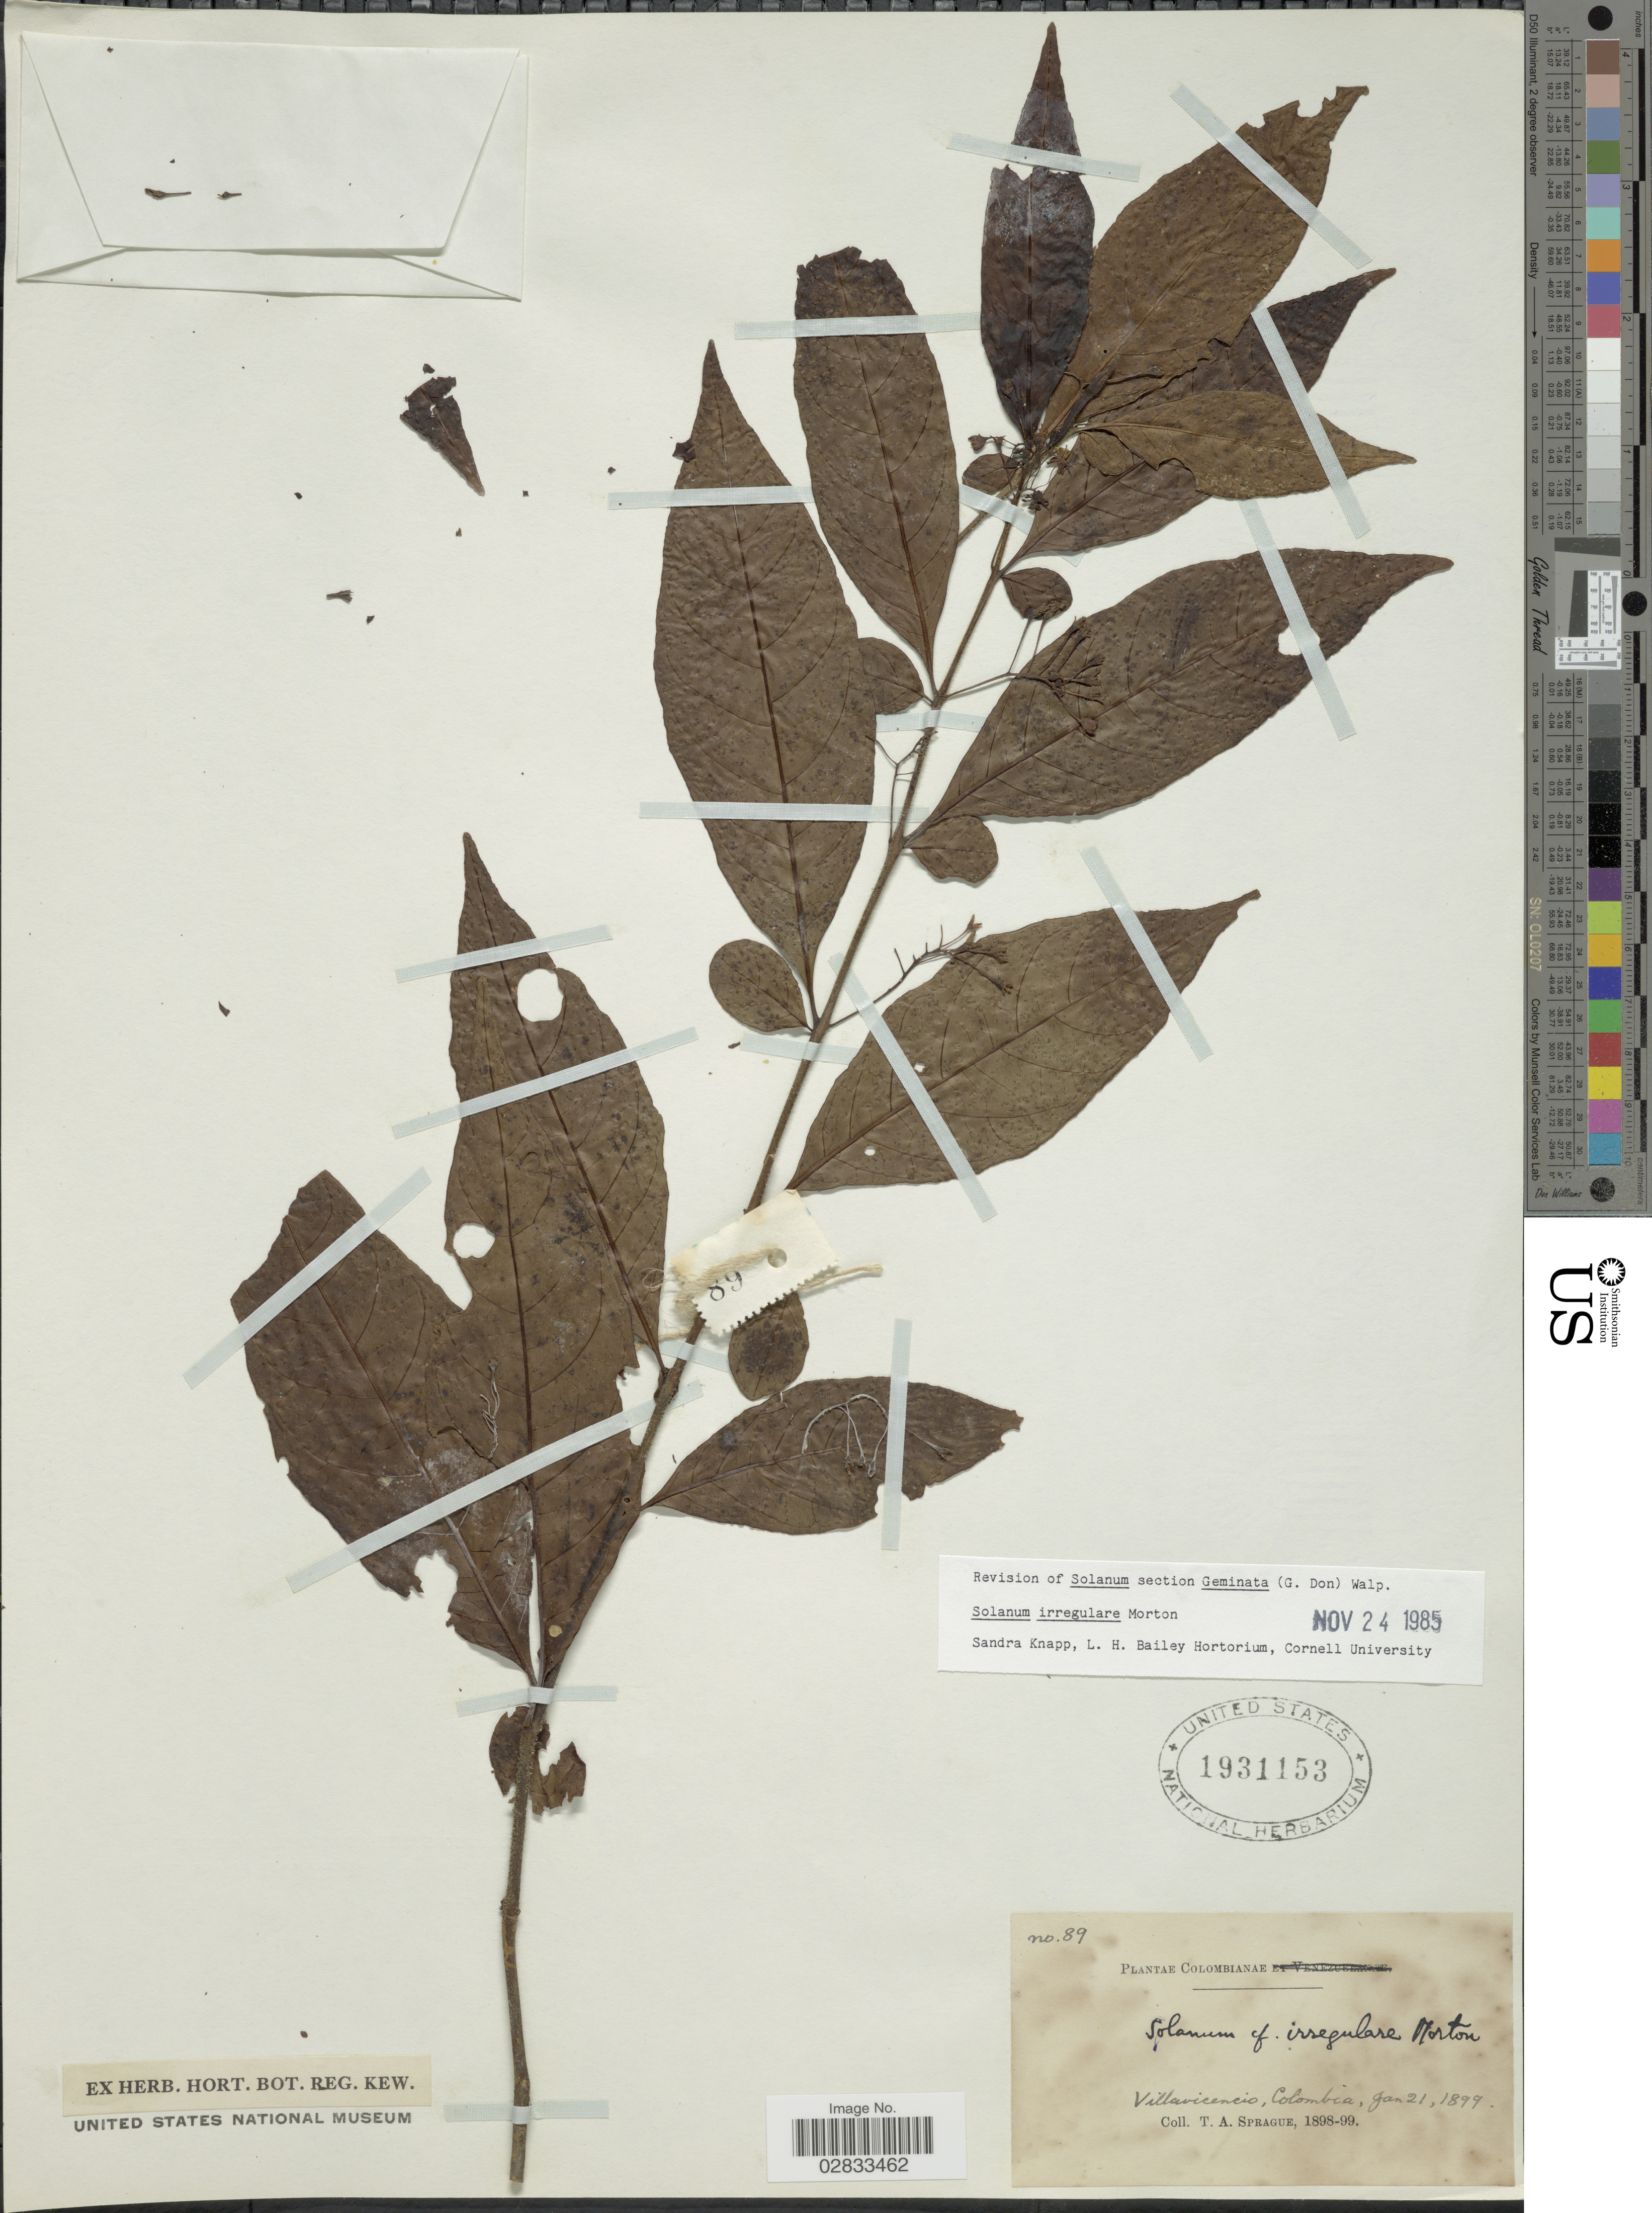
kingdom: Plantae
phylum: Tracheophyta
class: Magnoliopsida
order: Solanales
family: Solanaceae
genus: Solanum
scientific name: Solanum irregulare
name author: C.V. Morton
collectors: T. A. Sprague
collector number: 89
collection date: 1899-01-21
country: Colombia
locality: Villavicencio.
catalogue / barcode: US 1931153